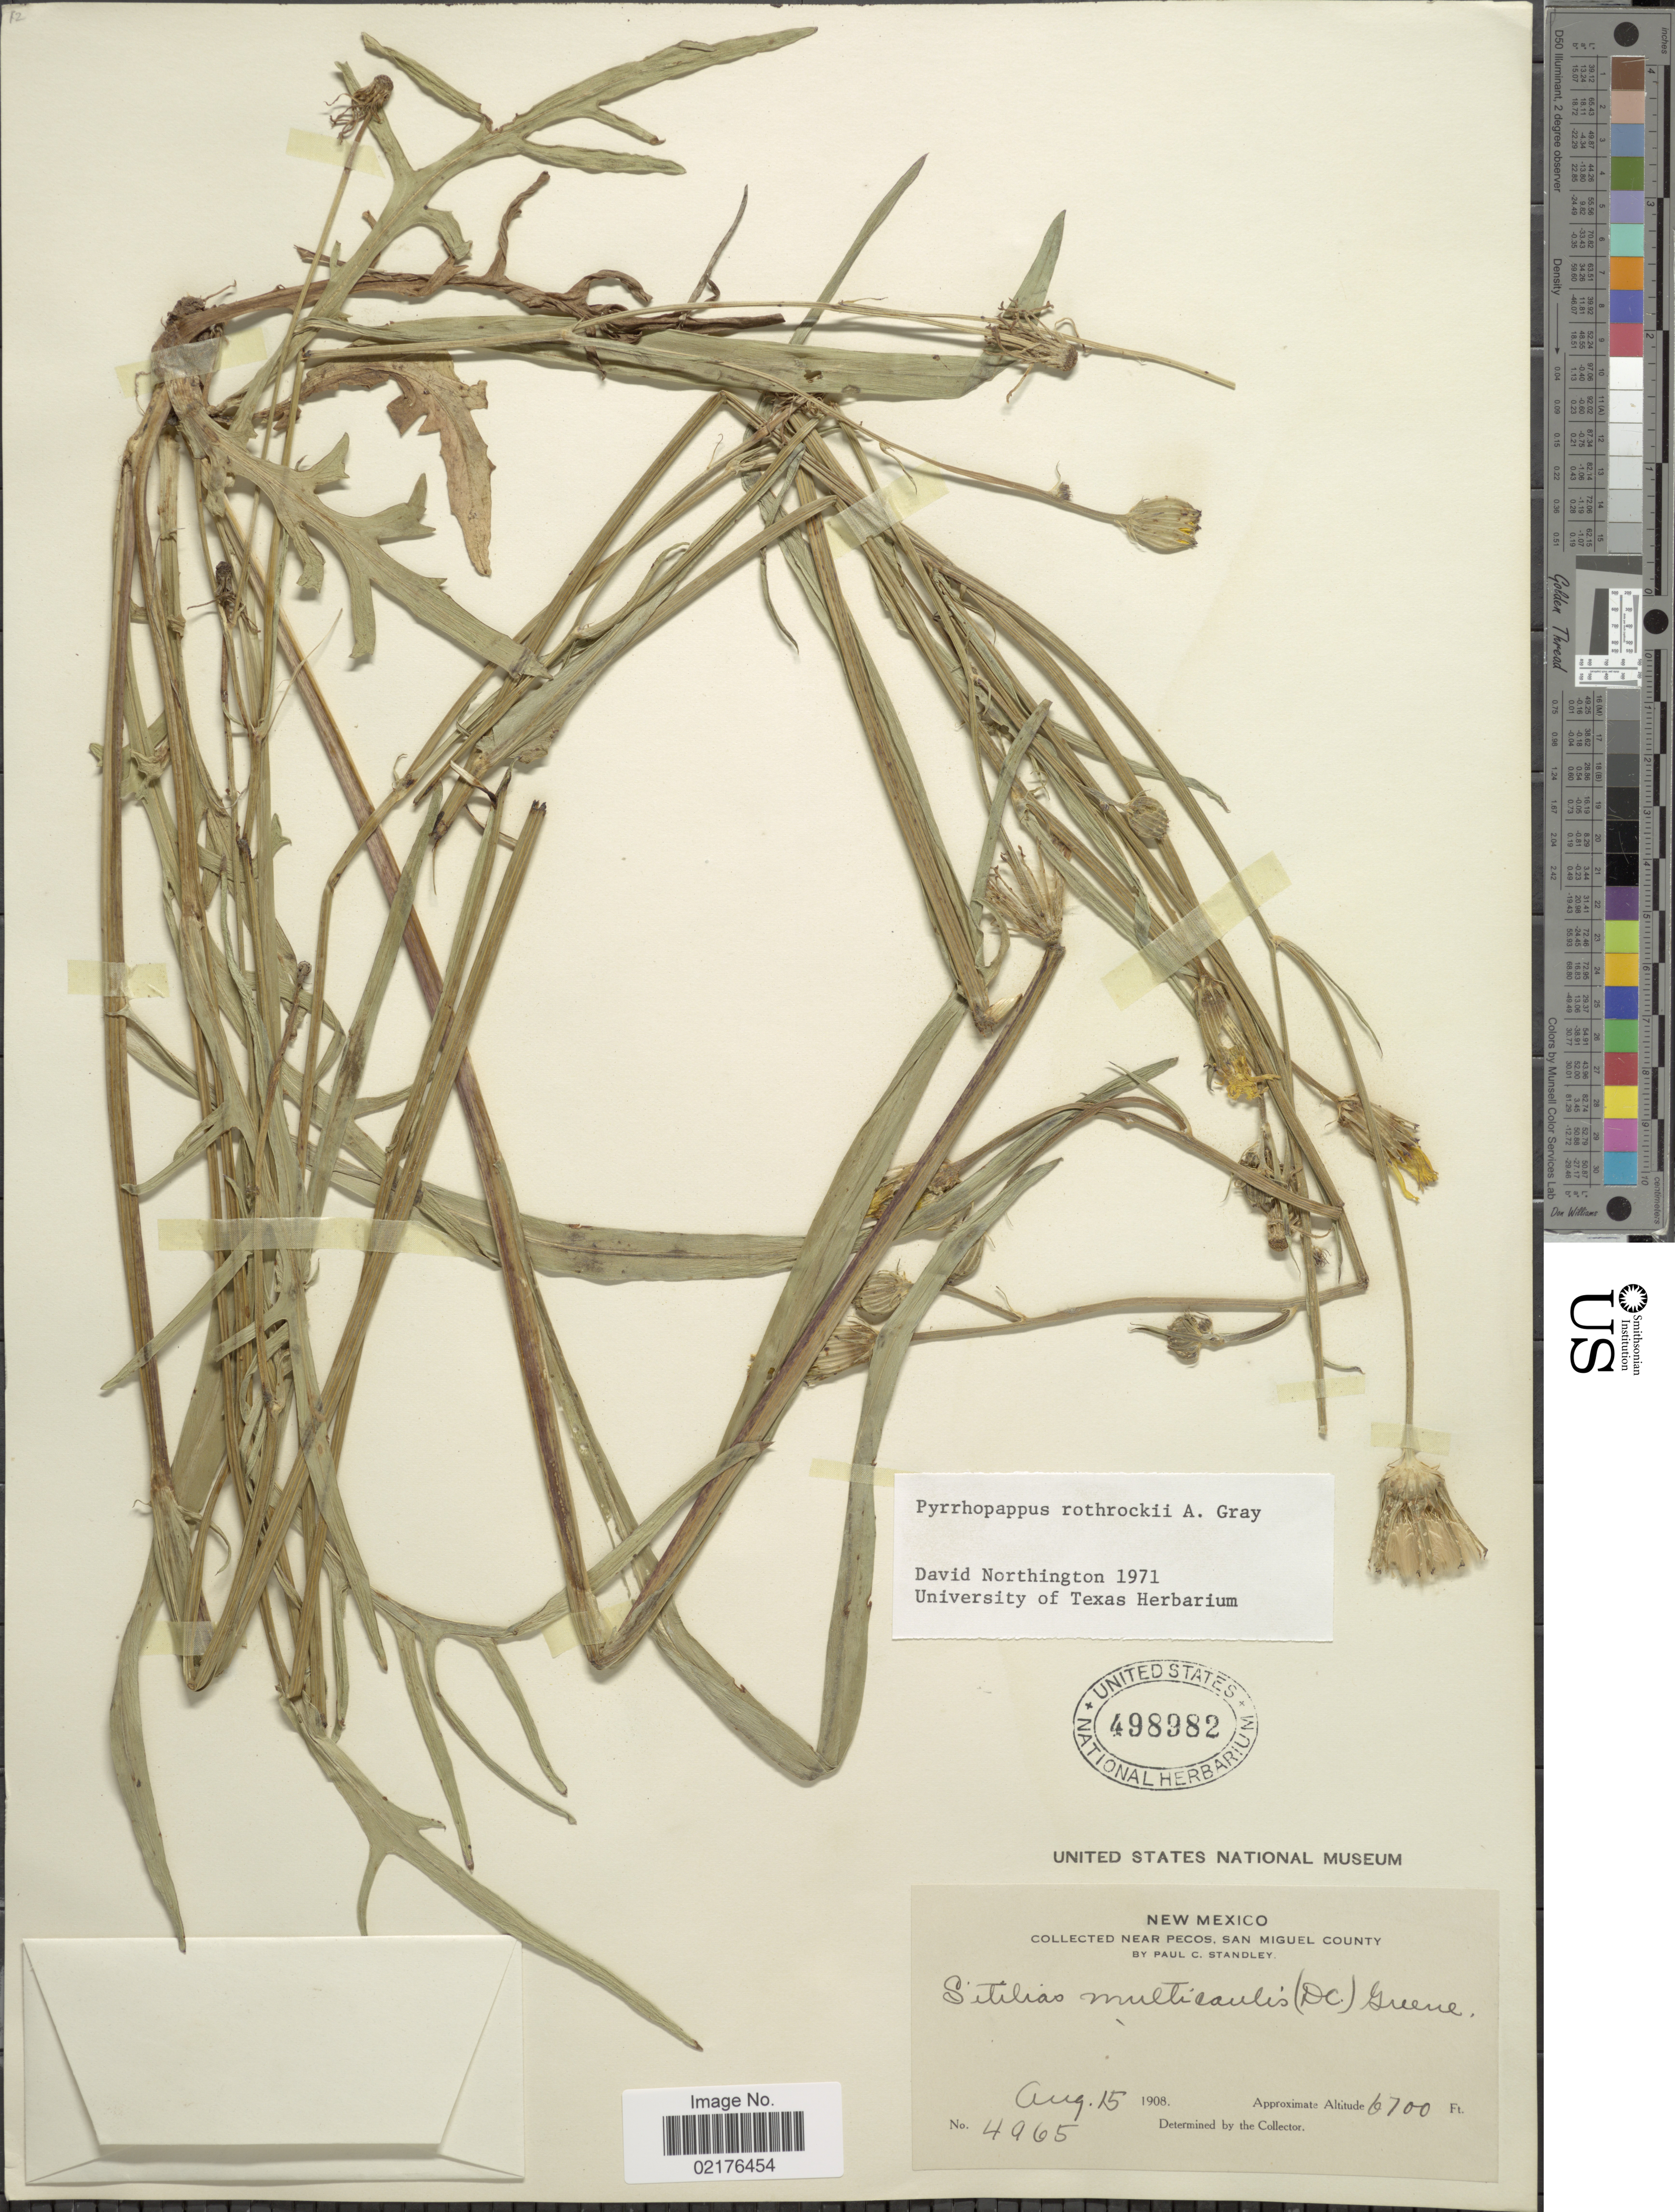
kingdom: Plantae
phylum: Tracheophyta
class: Magnoliopsida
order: Asterales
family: Asteraceae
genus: Pyrrhopappus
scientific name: Pyrrhopappus rothrockii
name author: A. Gray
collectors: P. C. Standley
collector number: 4965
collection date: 1908-08-15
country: United States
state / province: New Mexico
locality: Near Pecos, San Miguel County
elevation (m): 2042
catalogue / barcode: US 498982